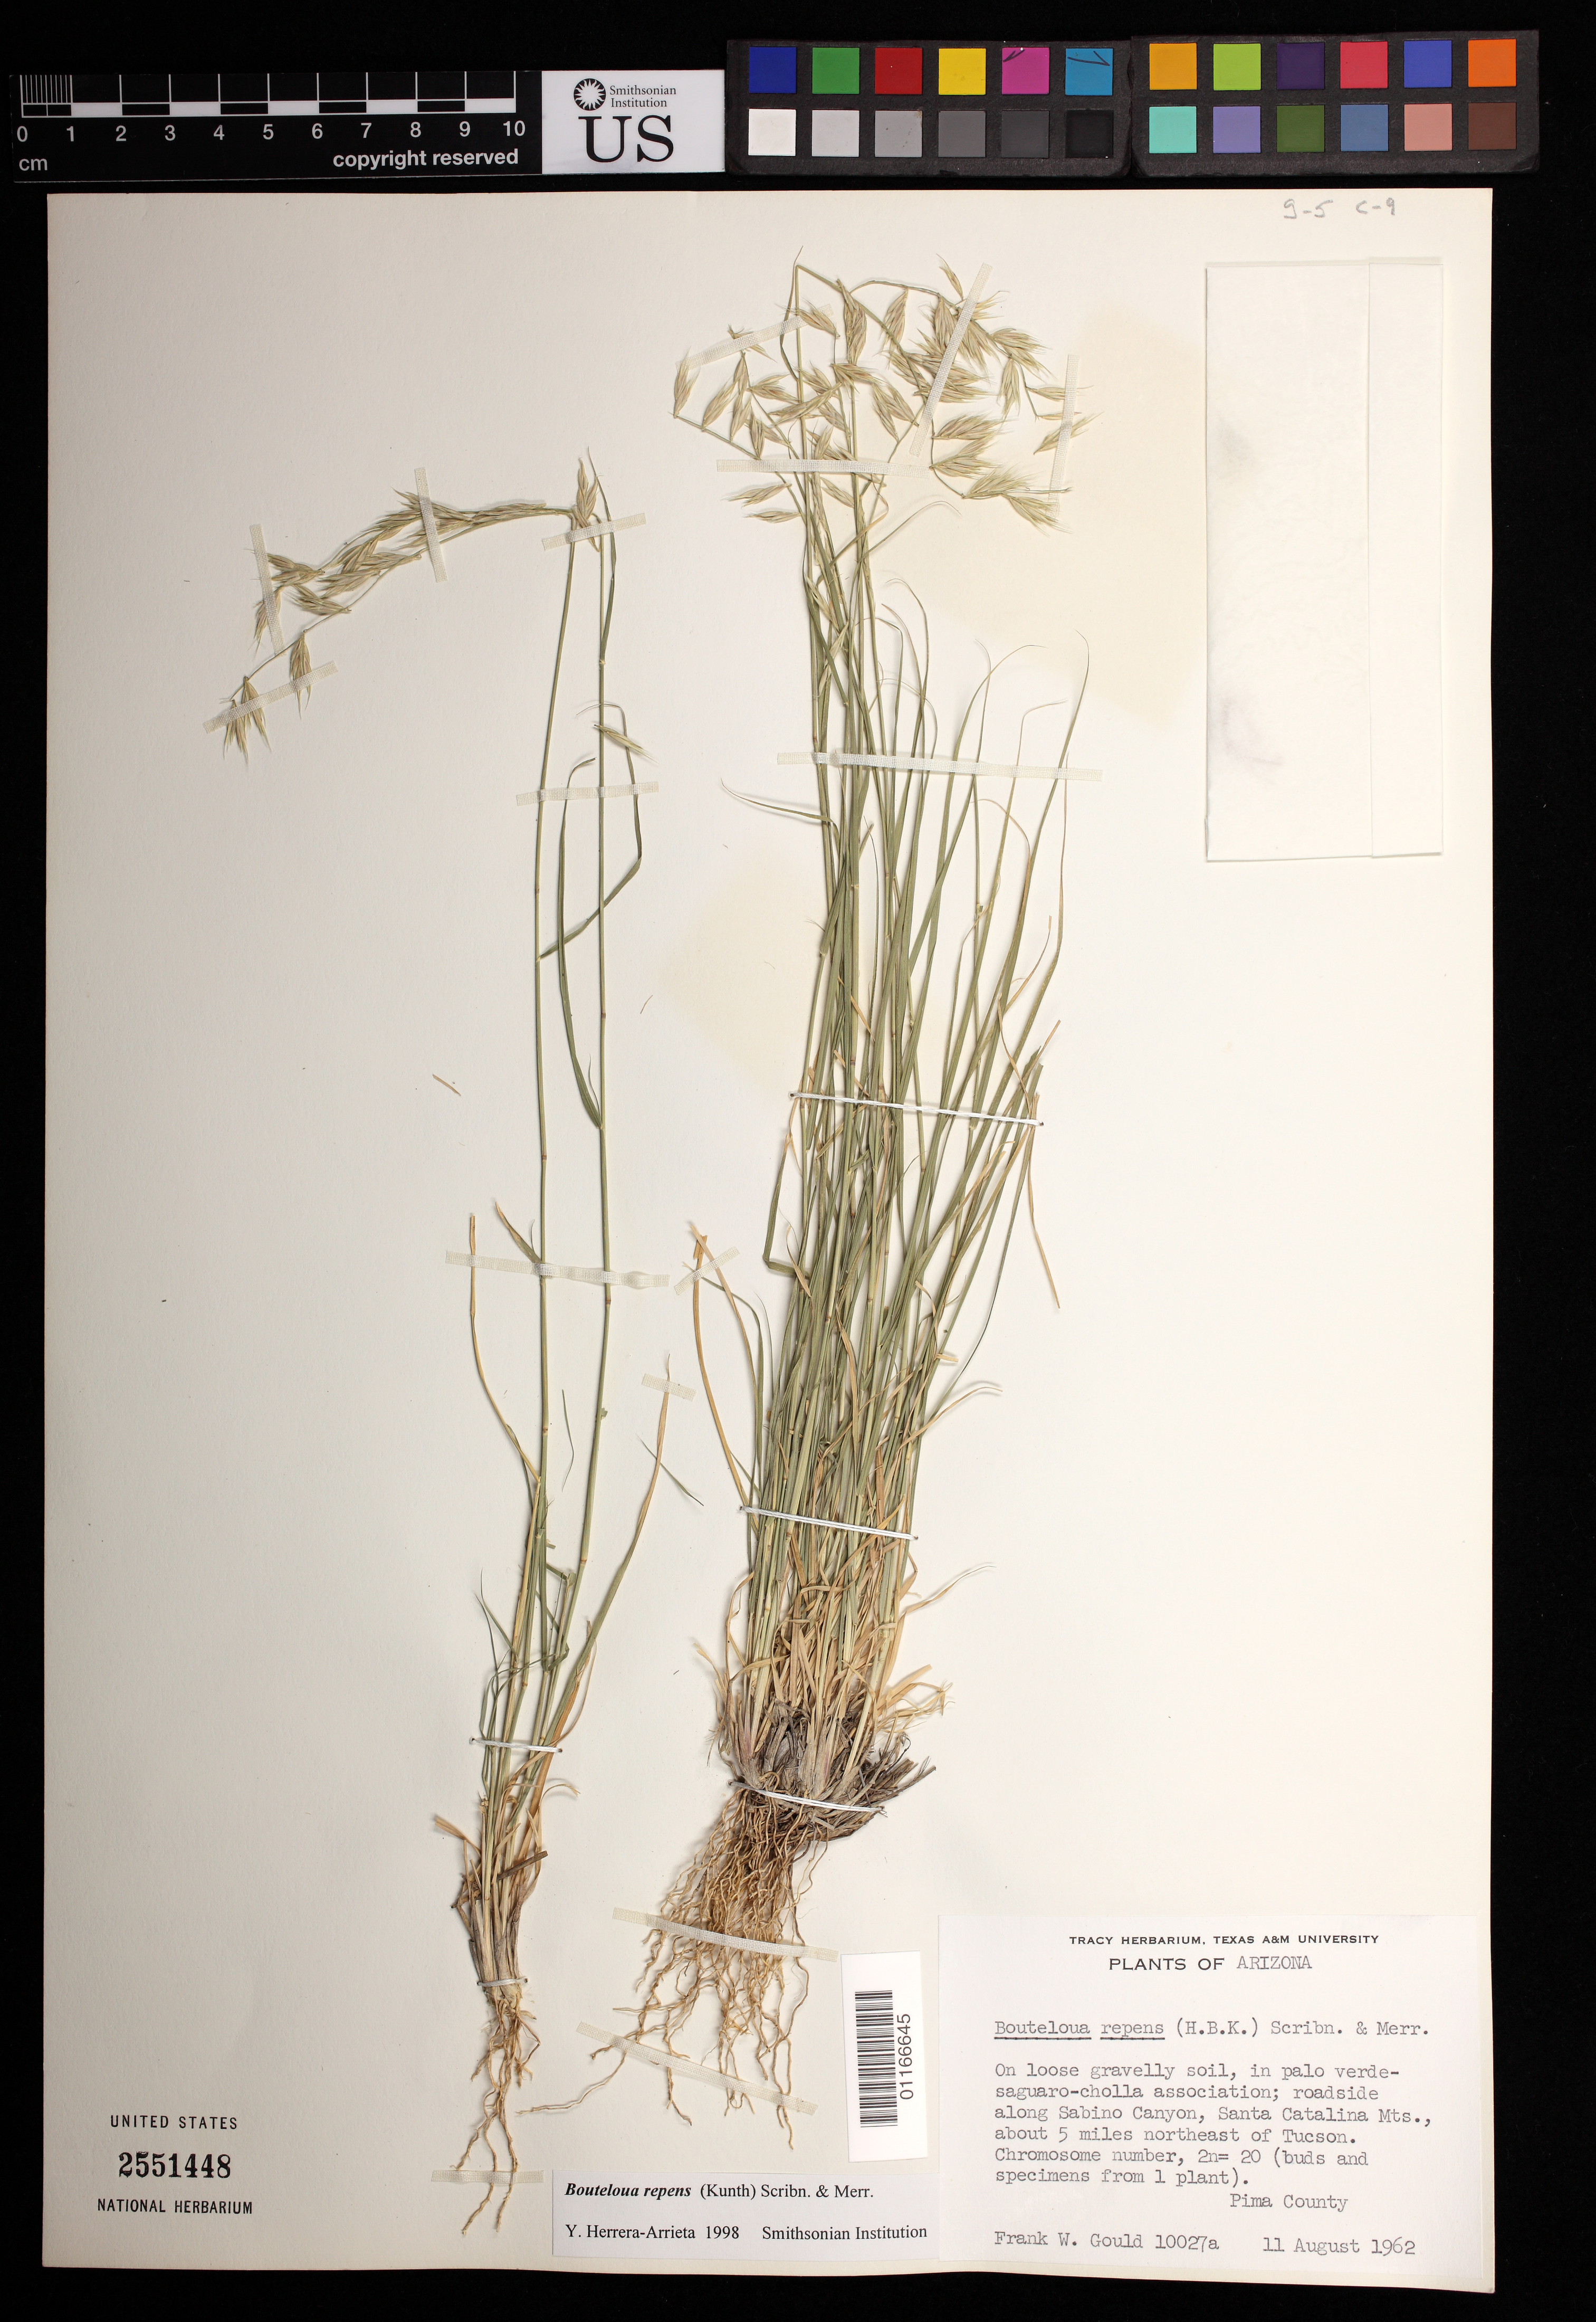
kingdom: Plantae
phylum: Tracheophyta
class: Liliopsida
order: Poales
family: Poaceae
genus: Bouteloua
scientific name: Bouteloua repens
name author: (Kunth) Scribn. & Merr.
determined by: Herrera Arrieta, Y., (CIIDIR), Instituto Politecnico Nacional (MEXICO)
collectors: F. W. Gould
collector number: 10027a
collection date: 1962-08-11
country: United States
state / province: Arizona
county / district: Pima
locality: About 5 miles NE of Tucson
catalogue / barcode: US 2551448